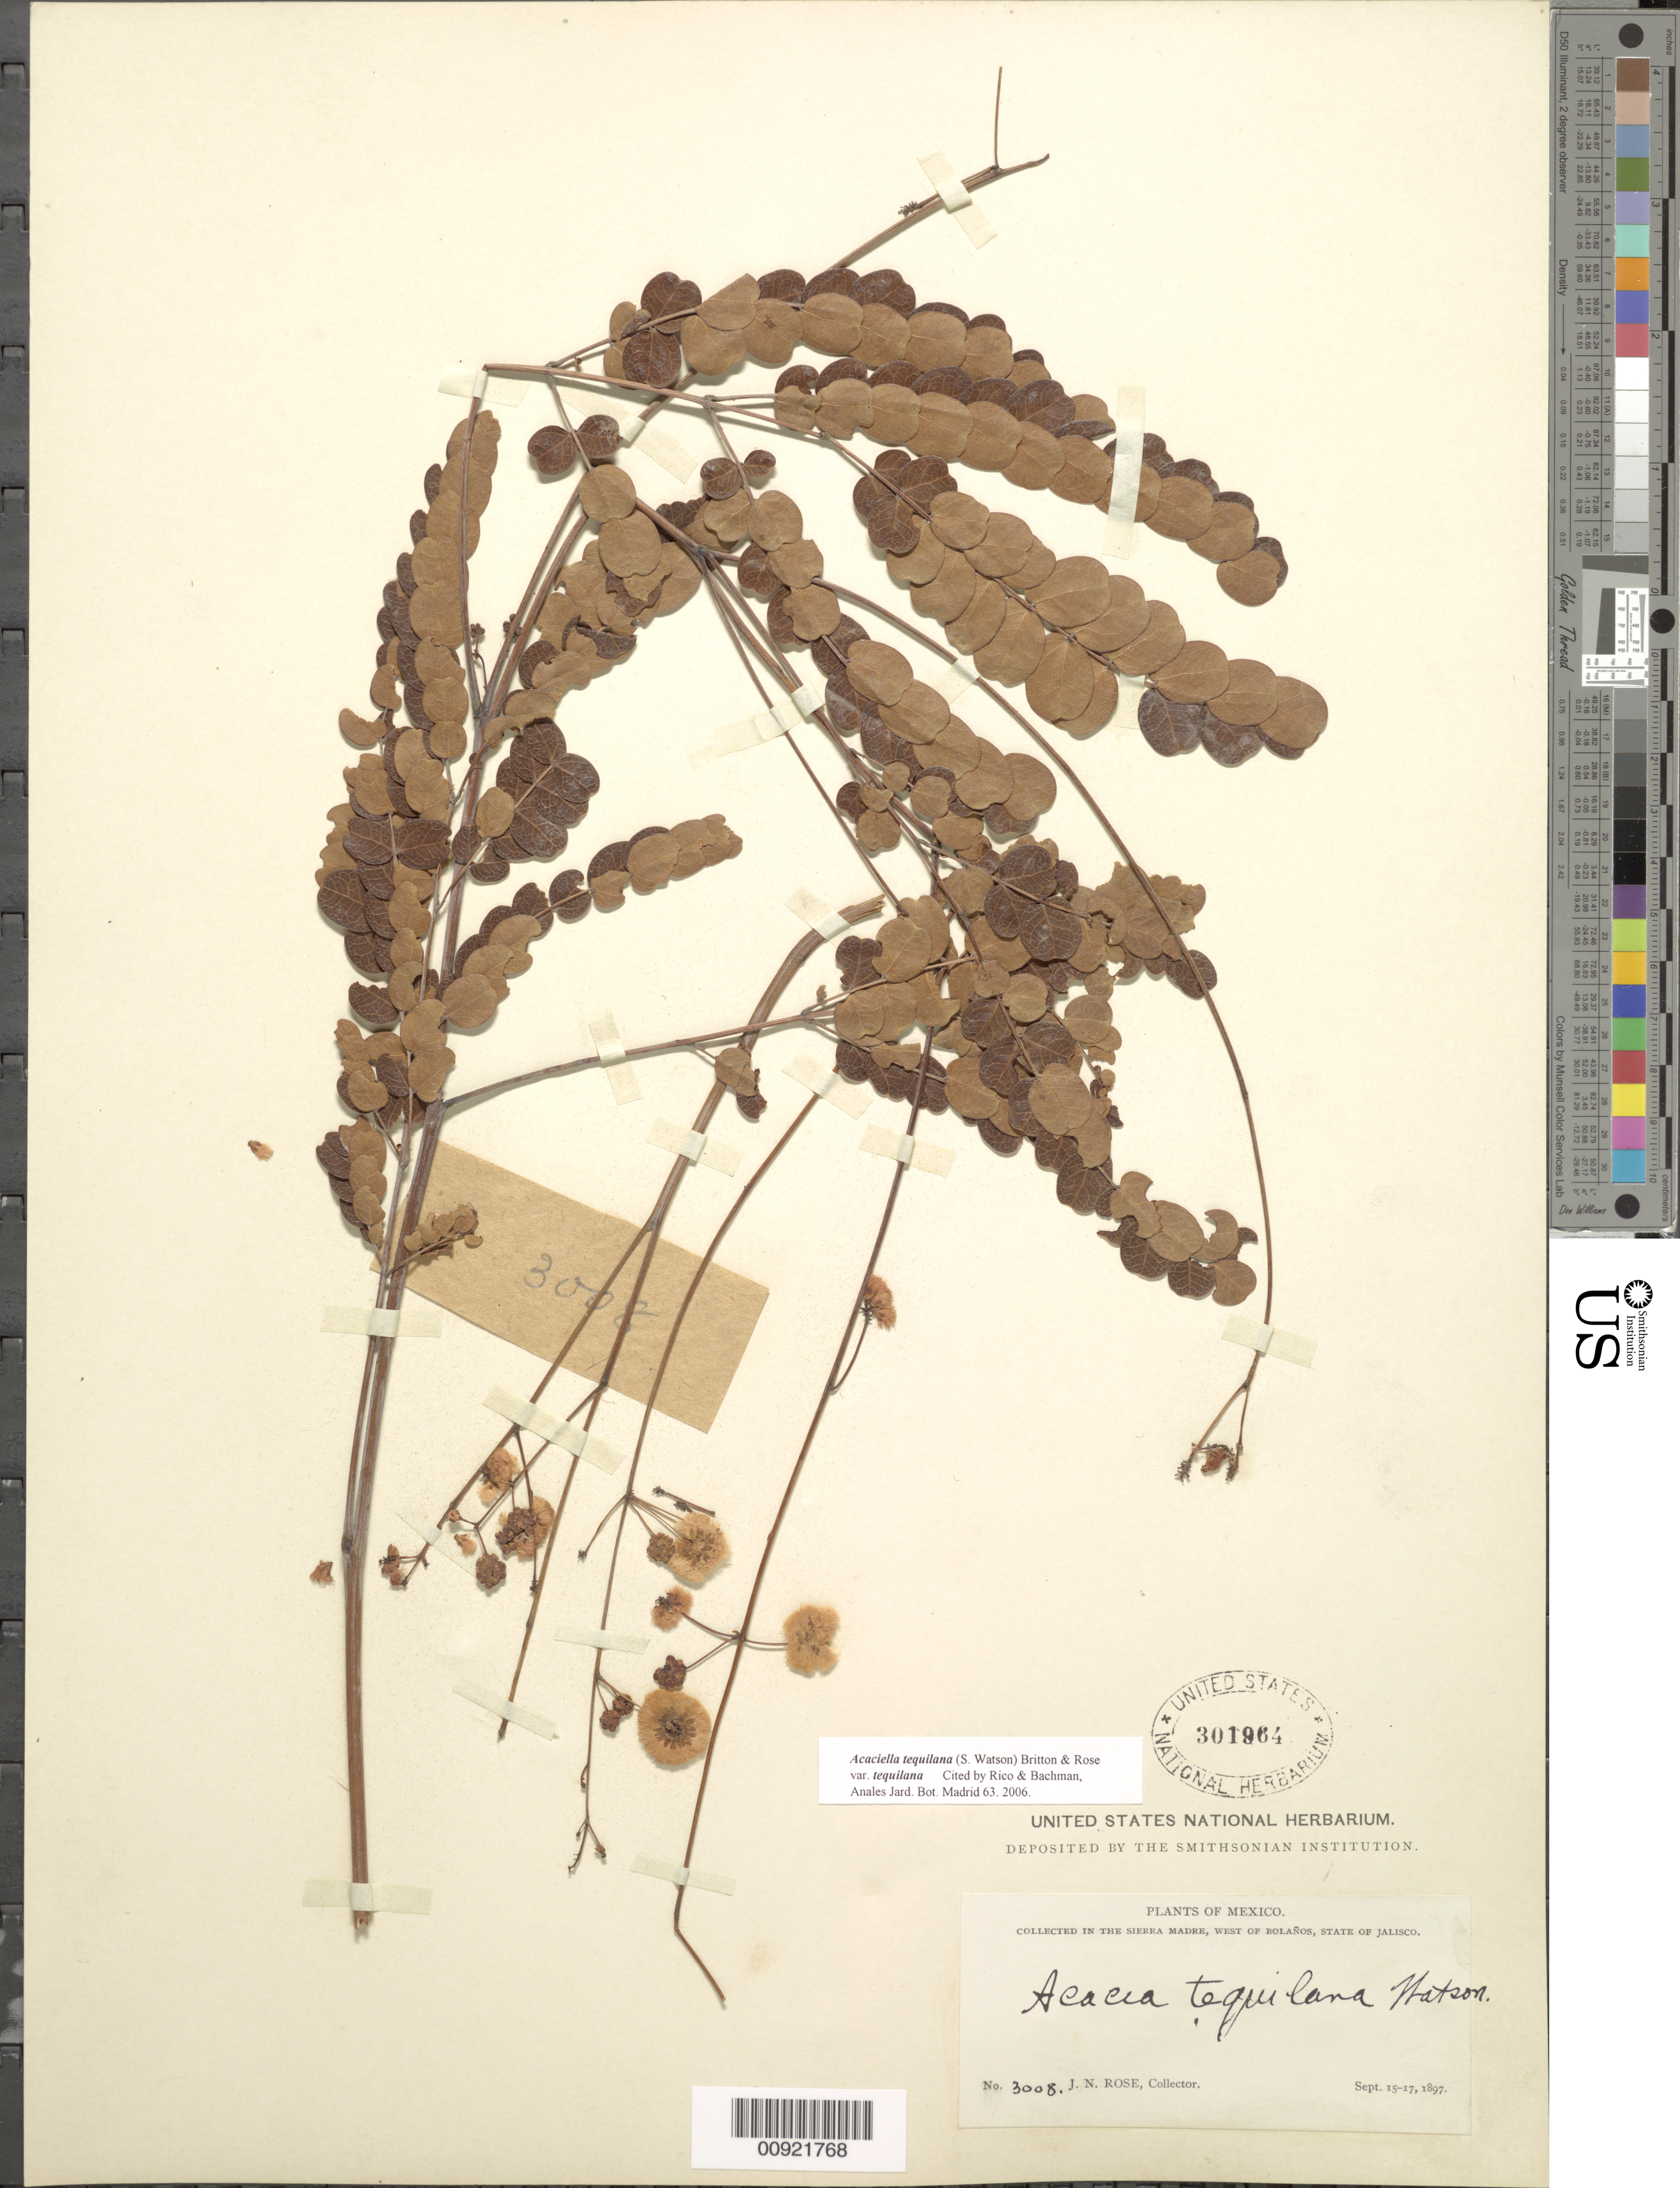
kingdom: Plantae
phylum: Tracheophyta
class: Magnoliopsida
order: Fabales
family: Fabaceae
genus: Acaciella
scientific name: Acaciella tequilana var. tequilana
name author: (S. Watson) Britton & Rose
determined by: Rico, L.; Bachman, --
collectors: J. N. Rose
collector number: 3008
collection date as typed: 15 Sep 1897 to 17 Sep 1897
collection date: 1897-09-15/1897-09-17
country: Mexico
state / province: Jalisco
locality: Sierra Madre west of Bolaños, State of Jalisco.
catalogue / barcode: US 301964